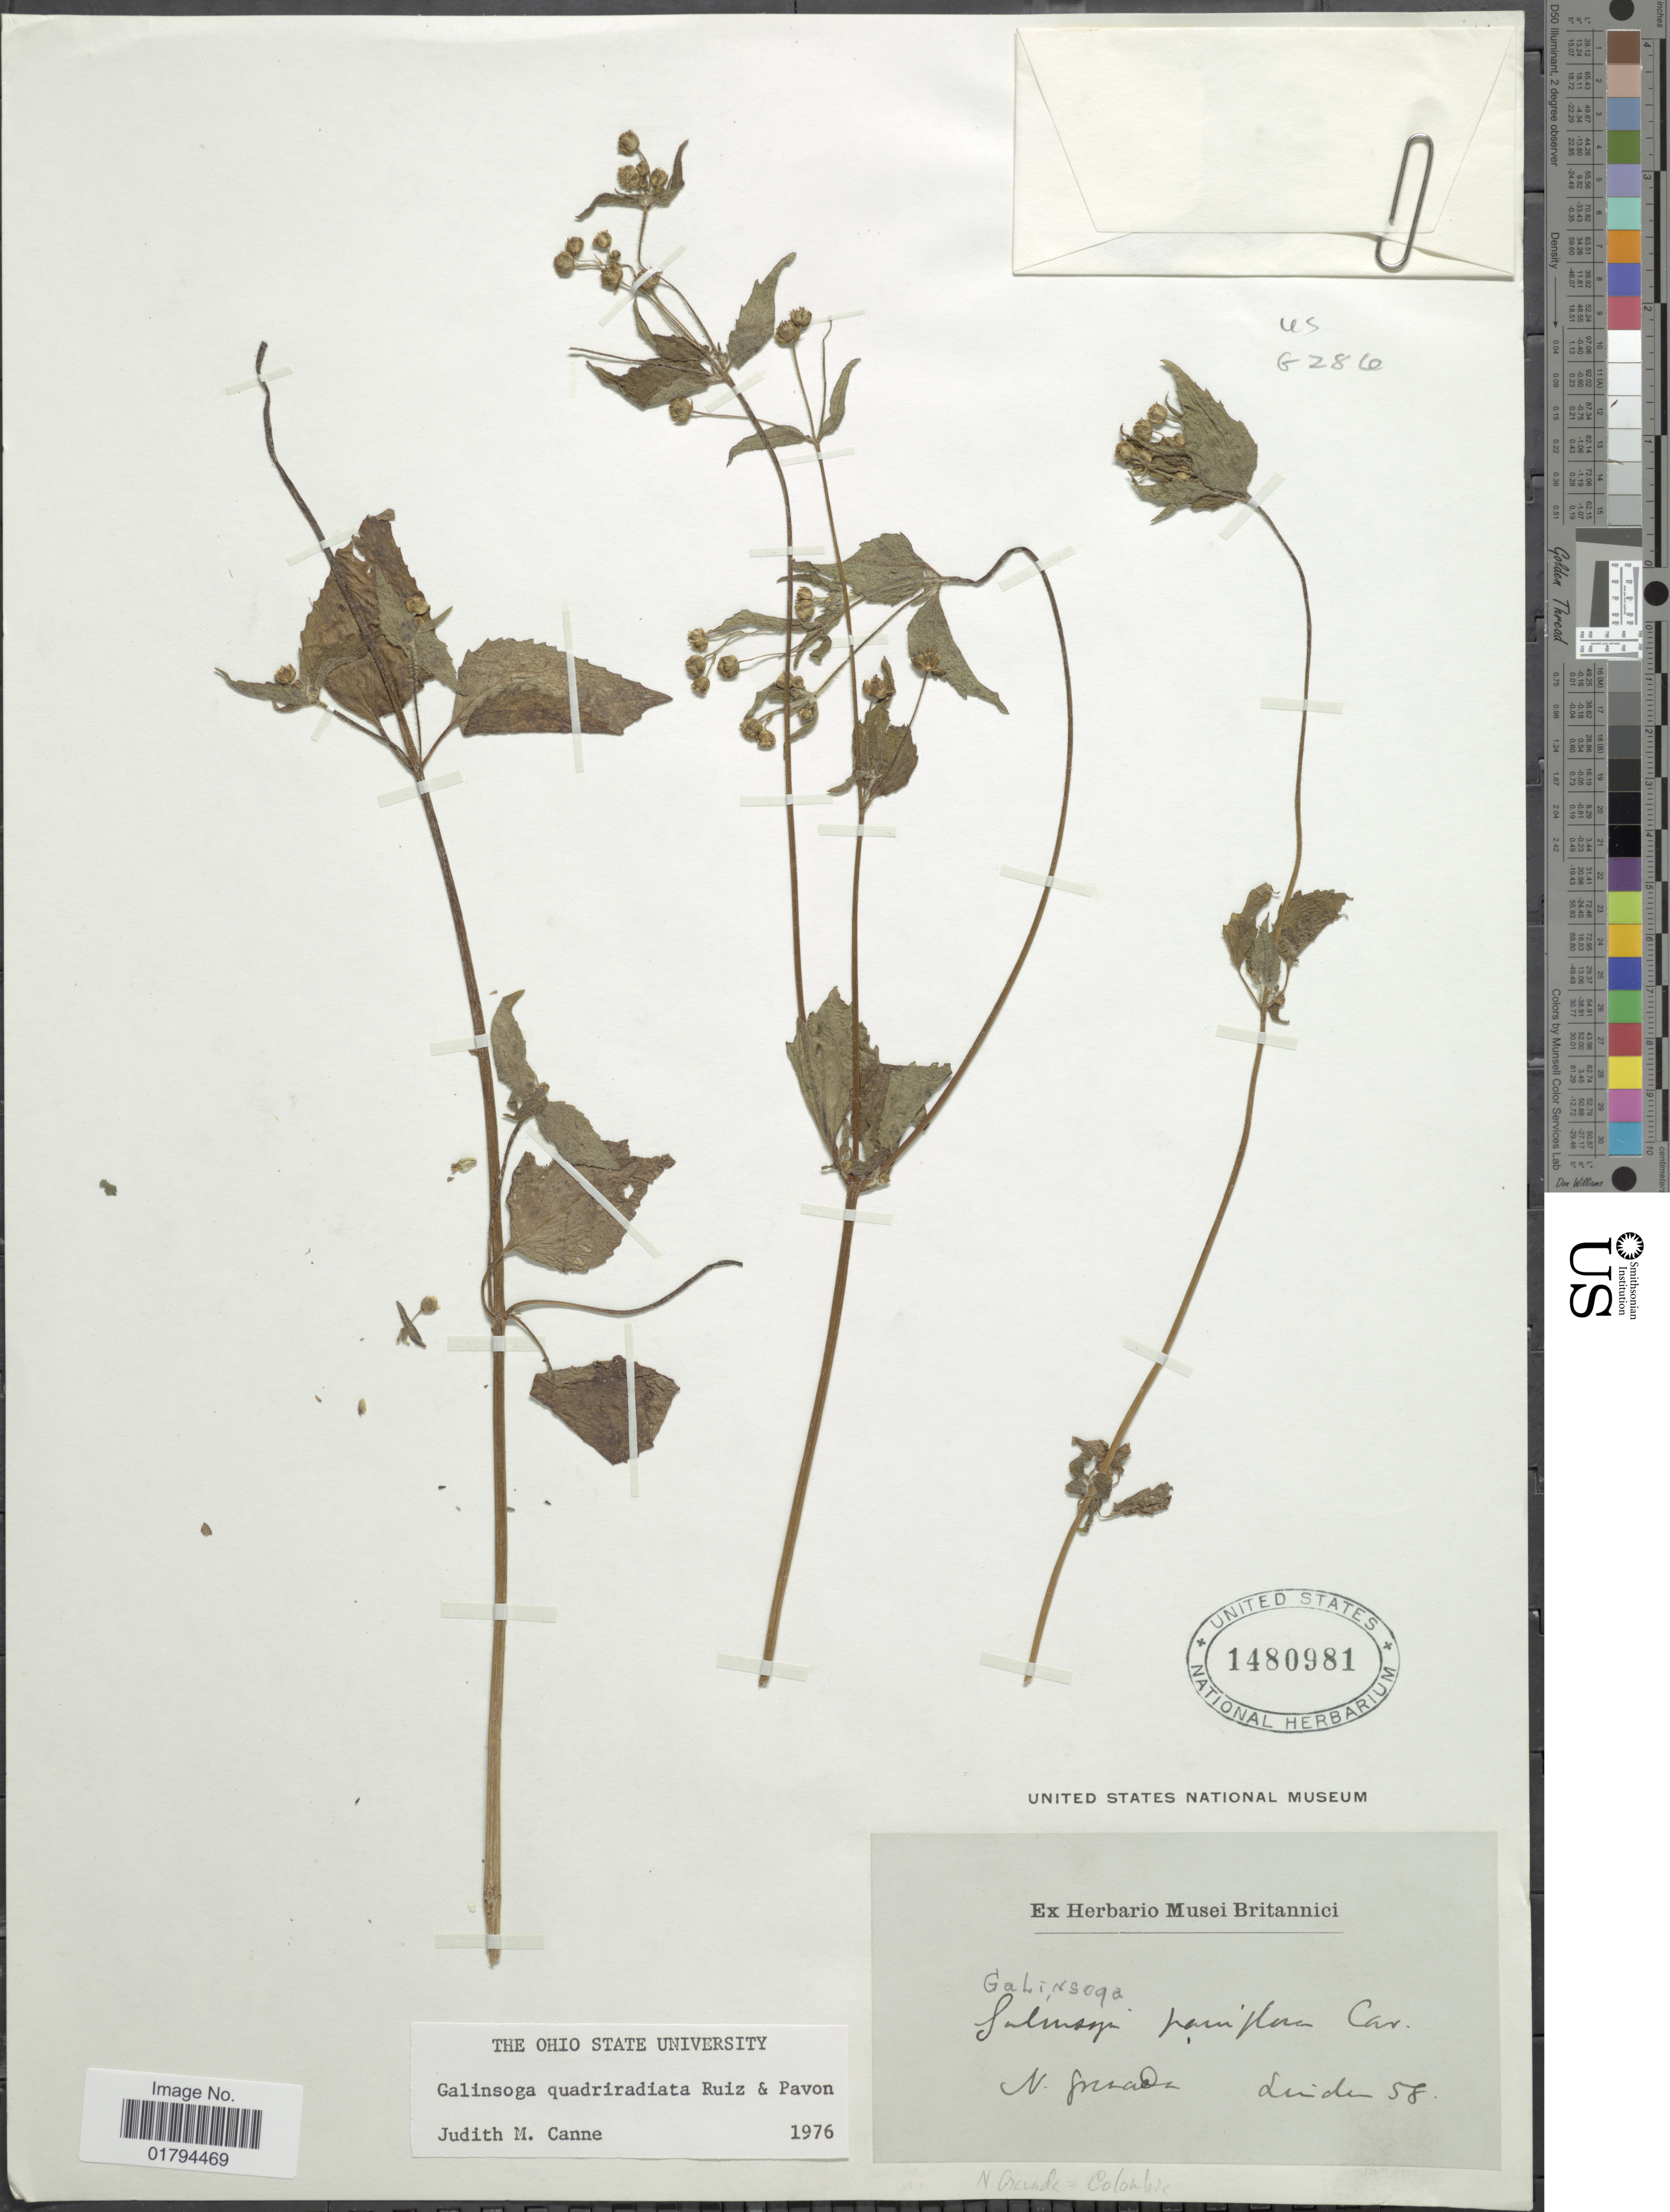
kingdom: Plantae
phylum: Tracheophyta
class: Magnoliopsida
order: Asterales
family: Asteraceae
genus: Galinsoga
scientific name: Galinsoga quadriradiata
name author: Ruiz & Pav.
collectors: -- Linden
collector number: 58*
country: Colombia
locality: N. Grenada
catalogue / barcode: US 1480981